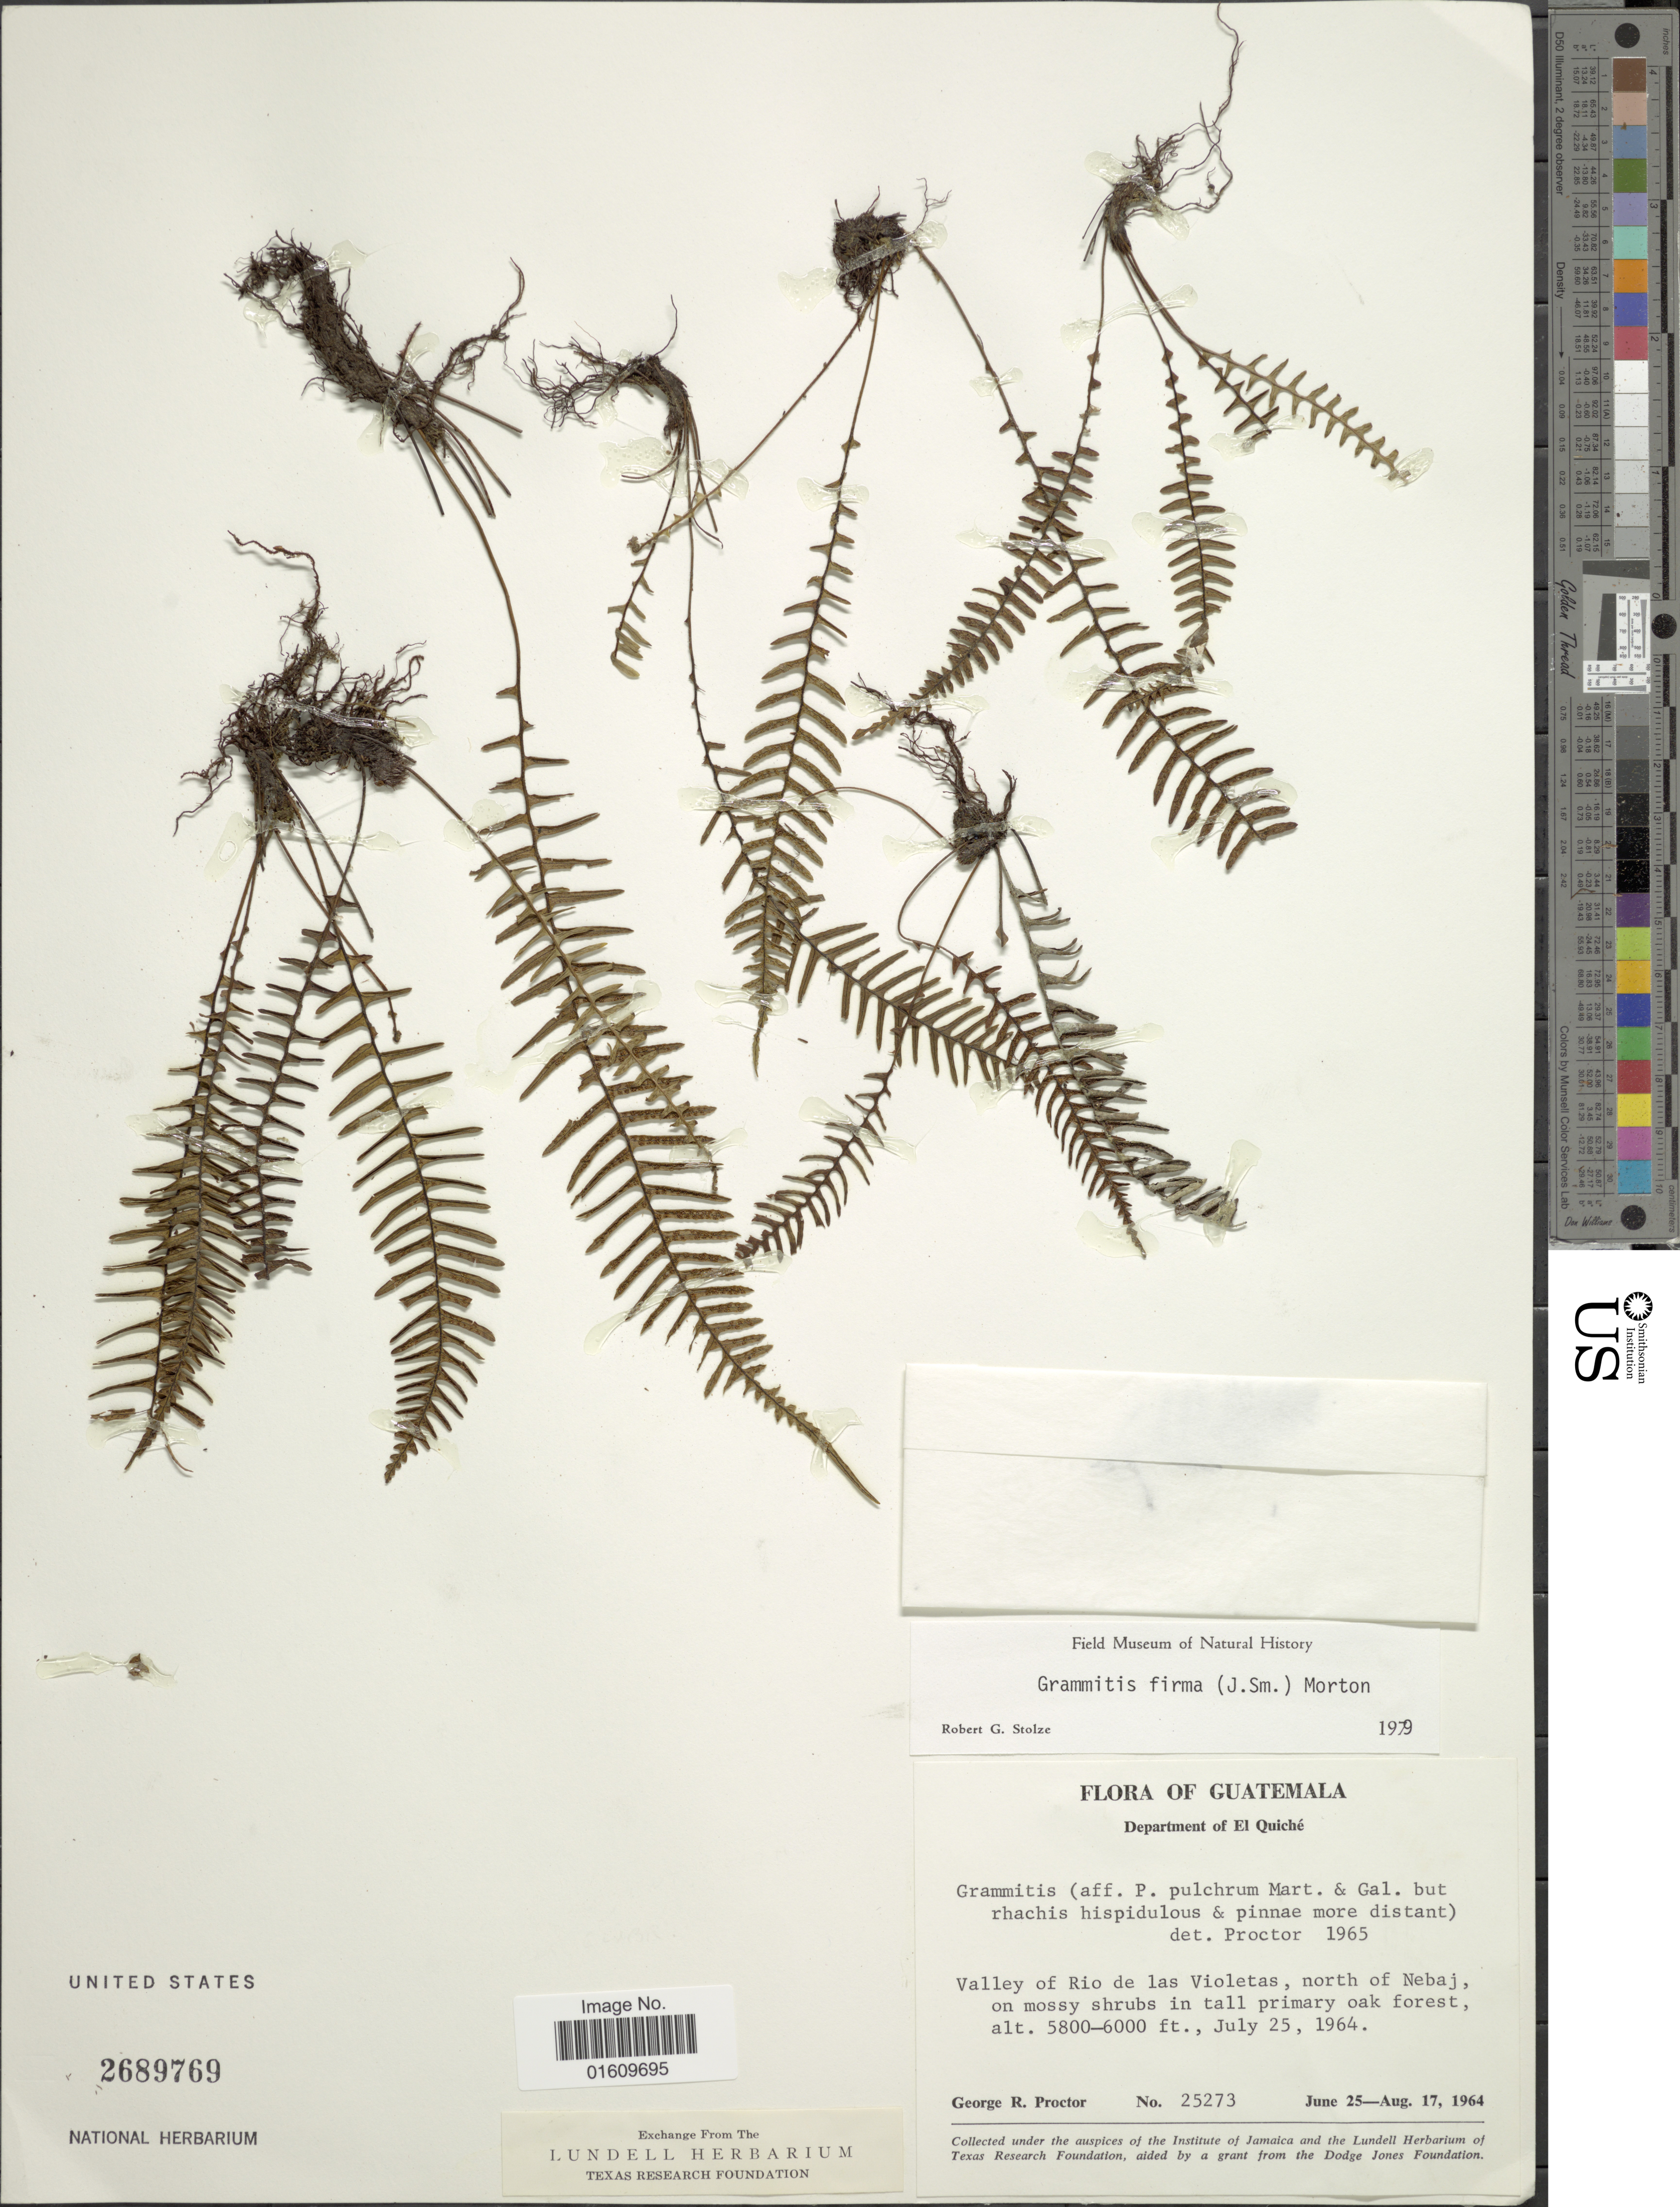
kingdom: Plantae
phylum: Tracheophyta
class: Polypodiopsida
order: Polypodiales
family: Polypodiaceae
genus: Melpomene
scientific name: Melpomene firma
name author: (J. Sm.) A.R. Sm. & R.C. Moran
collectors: G. R. Proctor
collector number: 25273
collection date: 1964-07-25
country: Guatemala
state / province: El Quiché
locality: Departement of El Quiche, Valley of Rio de las Violetas, north of Nebaj, on mossy shrubs in tall primary oak forest.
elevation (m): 1768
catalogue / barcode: US 2689769